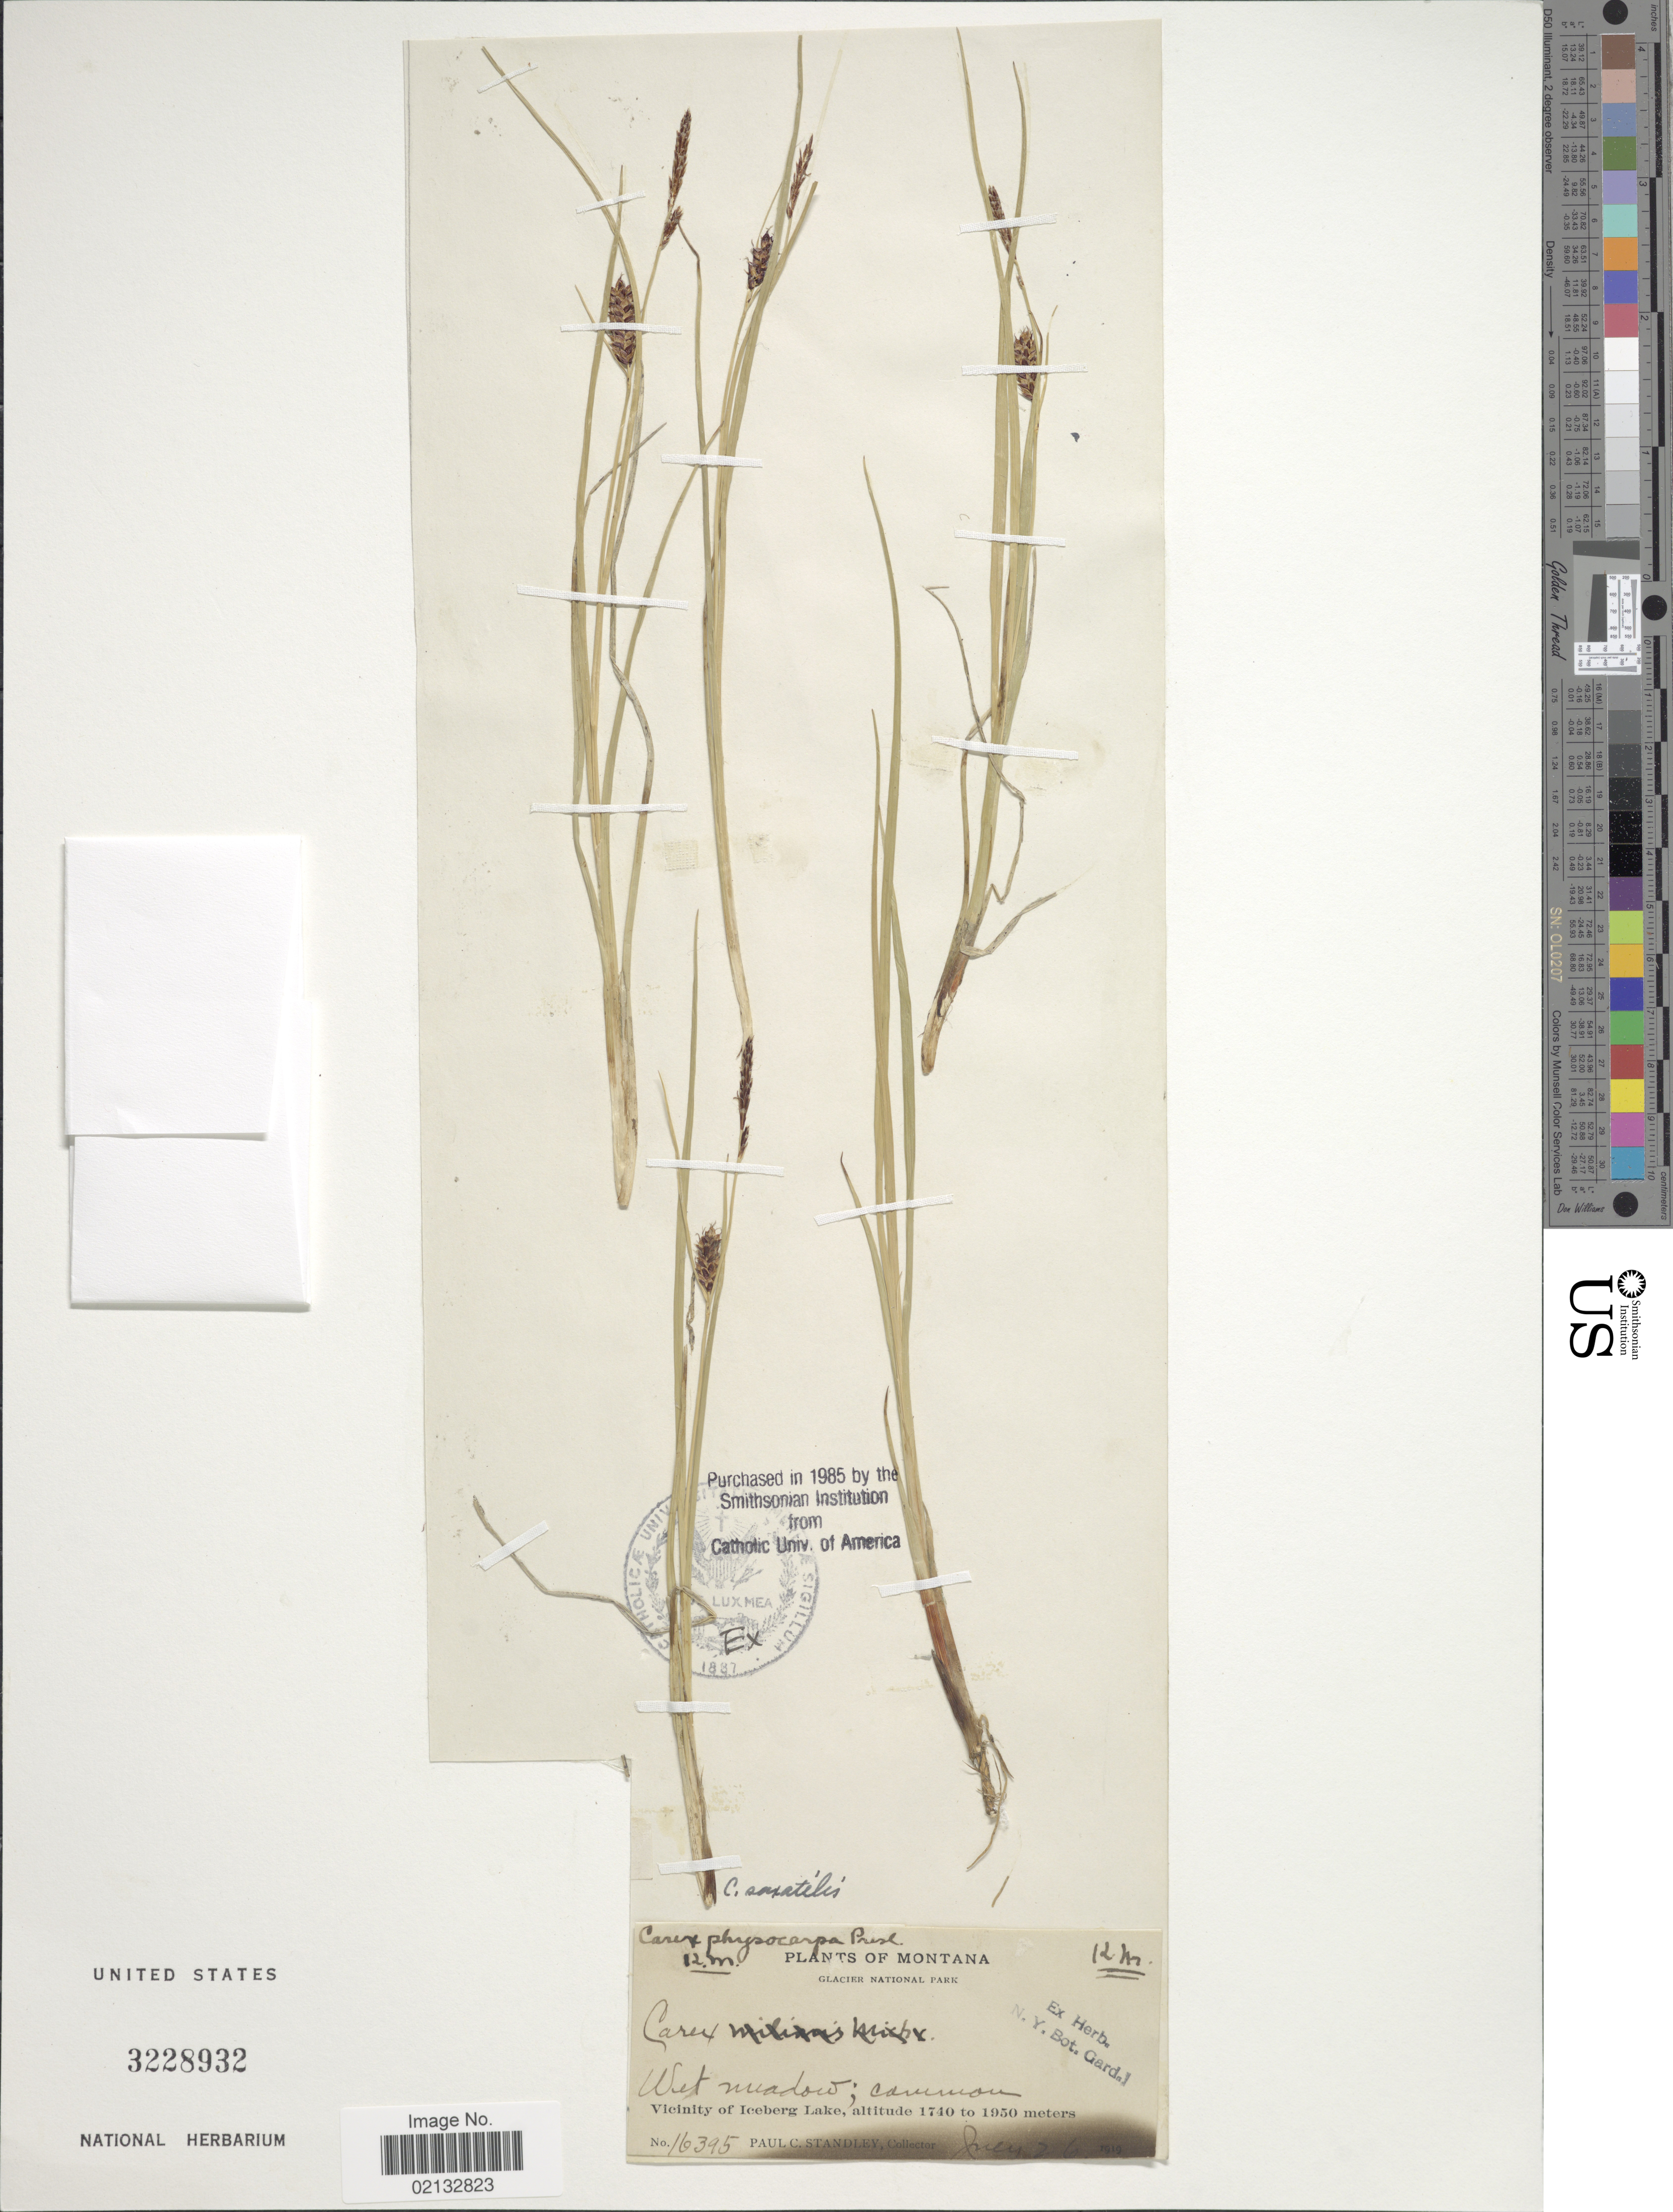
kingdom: Plantae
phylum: Tracheophyta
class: Liliopsida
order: Poales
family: Cyperaceae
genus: Carex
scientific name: Carex saxatilis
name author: L.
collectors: P. C. Standley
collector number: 16395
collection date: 1919-06-26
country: United States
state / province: Montana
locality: Glacier National Park. Vicinity of Iceberg Lake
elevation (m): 1740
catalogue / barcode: US 3228932